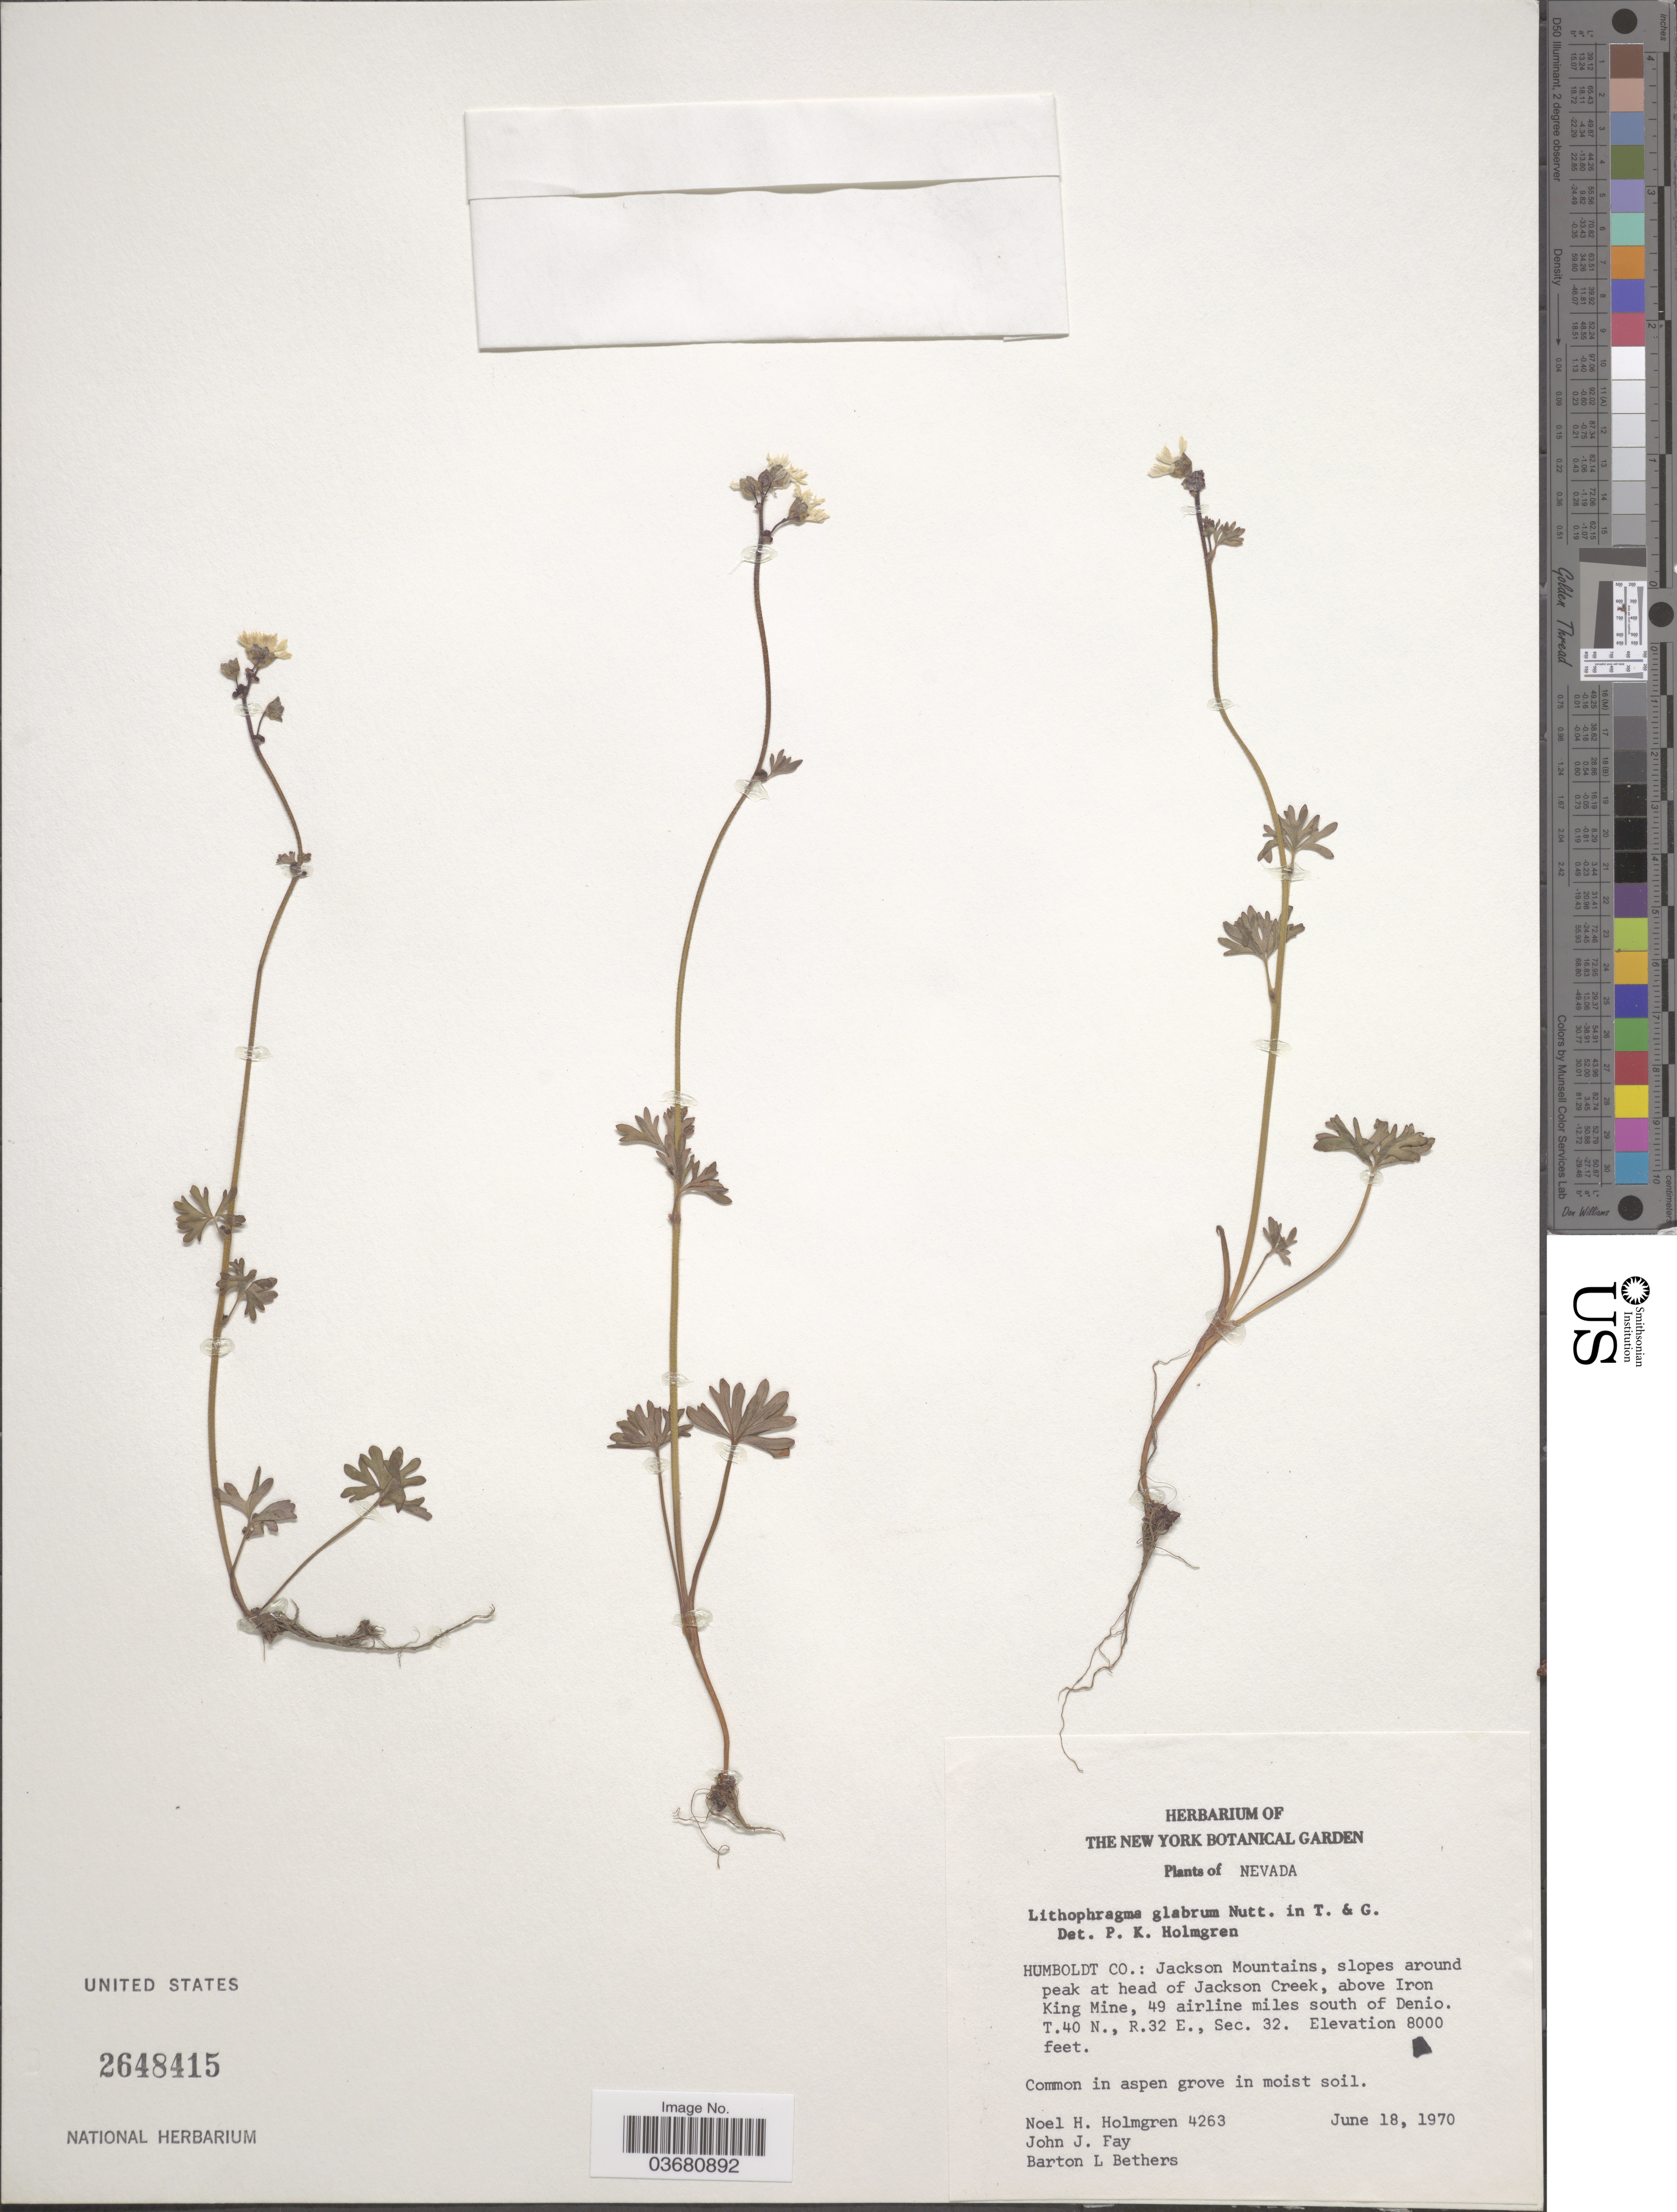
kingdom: Plantae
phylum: Tracheophyta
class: Magnoliopsida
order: Saxifragales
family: Saxifragaceae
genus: Lithophragma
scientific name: Lithophragma glabrum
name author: Nutt.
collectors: N. H. Holmgren, J. Fay & B. Bethers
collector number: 4263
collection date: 1970-06-18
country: United States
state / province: Nevada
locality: Humboldt Co.: Jackson Mountains, slopes around peak at head of Jackson Creek, above Iron King Mine, 49 airline miles south of Denio. T.40 N., R.32 E., Sec. 32.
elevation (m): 2438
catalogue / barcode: US 2648415